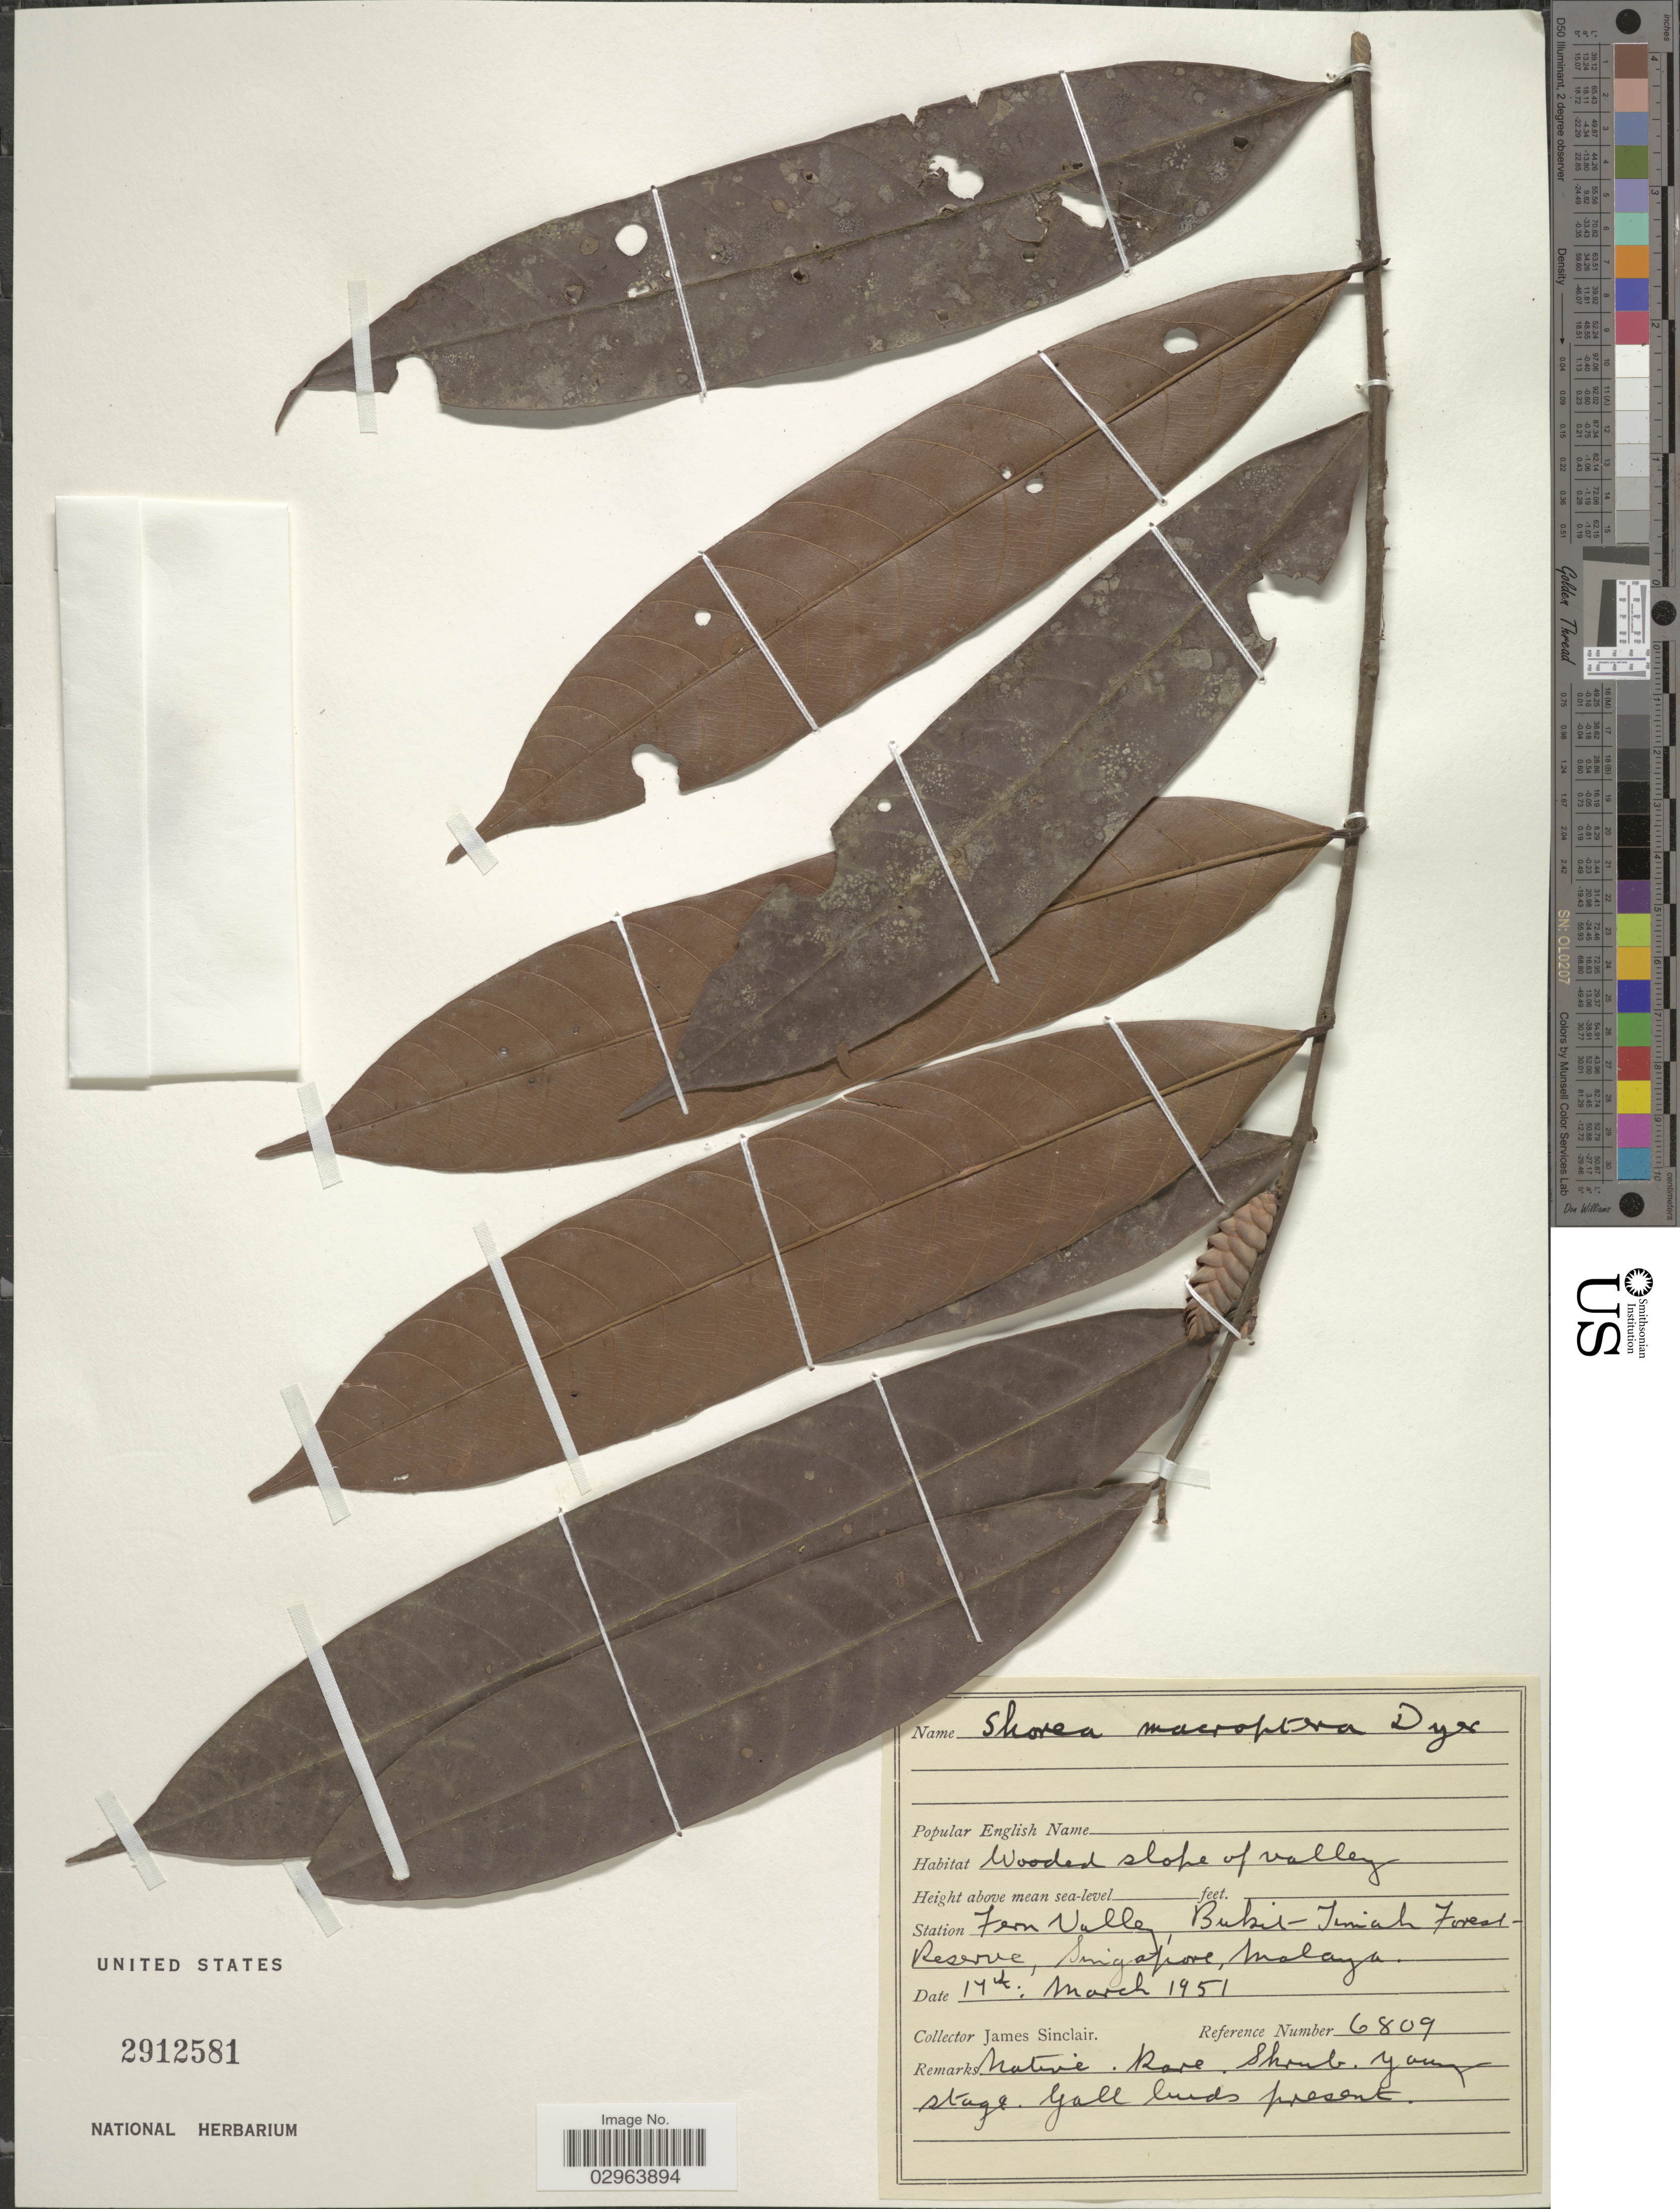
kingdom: Plantae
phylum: Tracheophyta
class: Magnoliopsida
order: Malvales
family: Dipterocarpaceae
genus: Rubroshorea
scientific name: Rubroshorea macroptera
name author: (Dyer) P.S. Ashton & J. Heck.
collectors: J. Sinclair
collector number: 6809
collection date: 1951-03-17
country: Singapore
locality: Fern Valley, Bukit-Timah Forest Reserve, Malaya.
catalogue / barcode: US 2912581